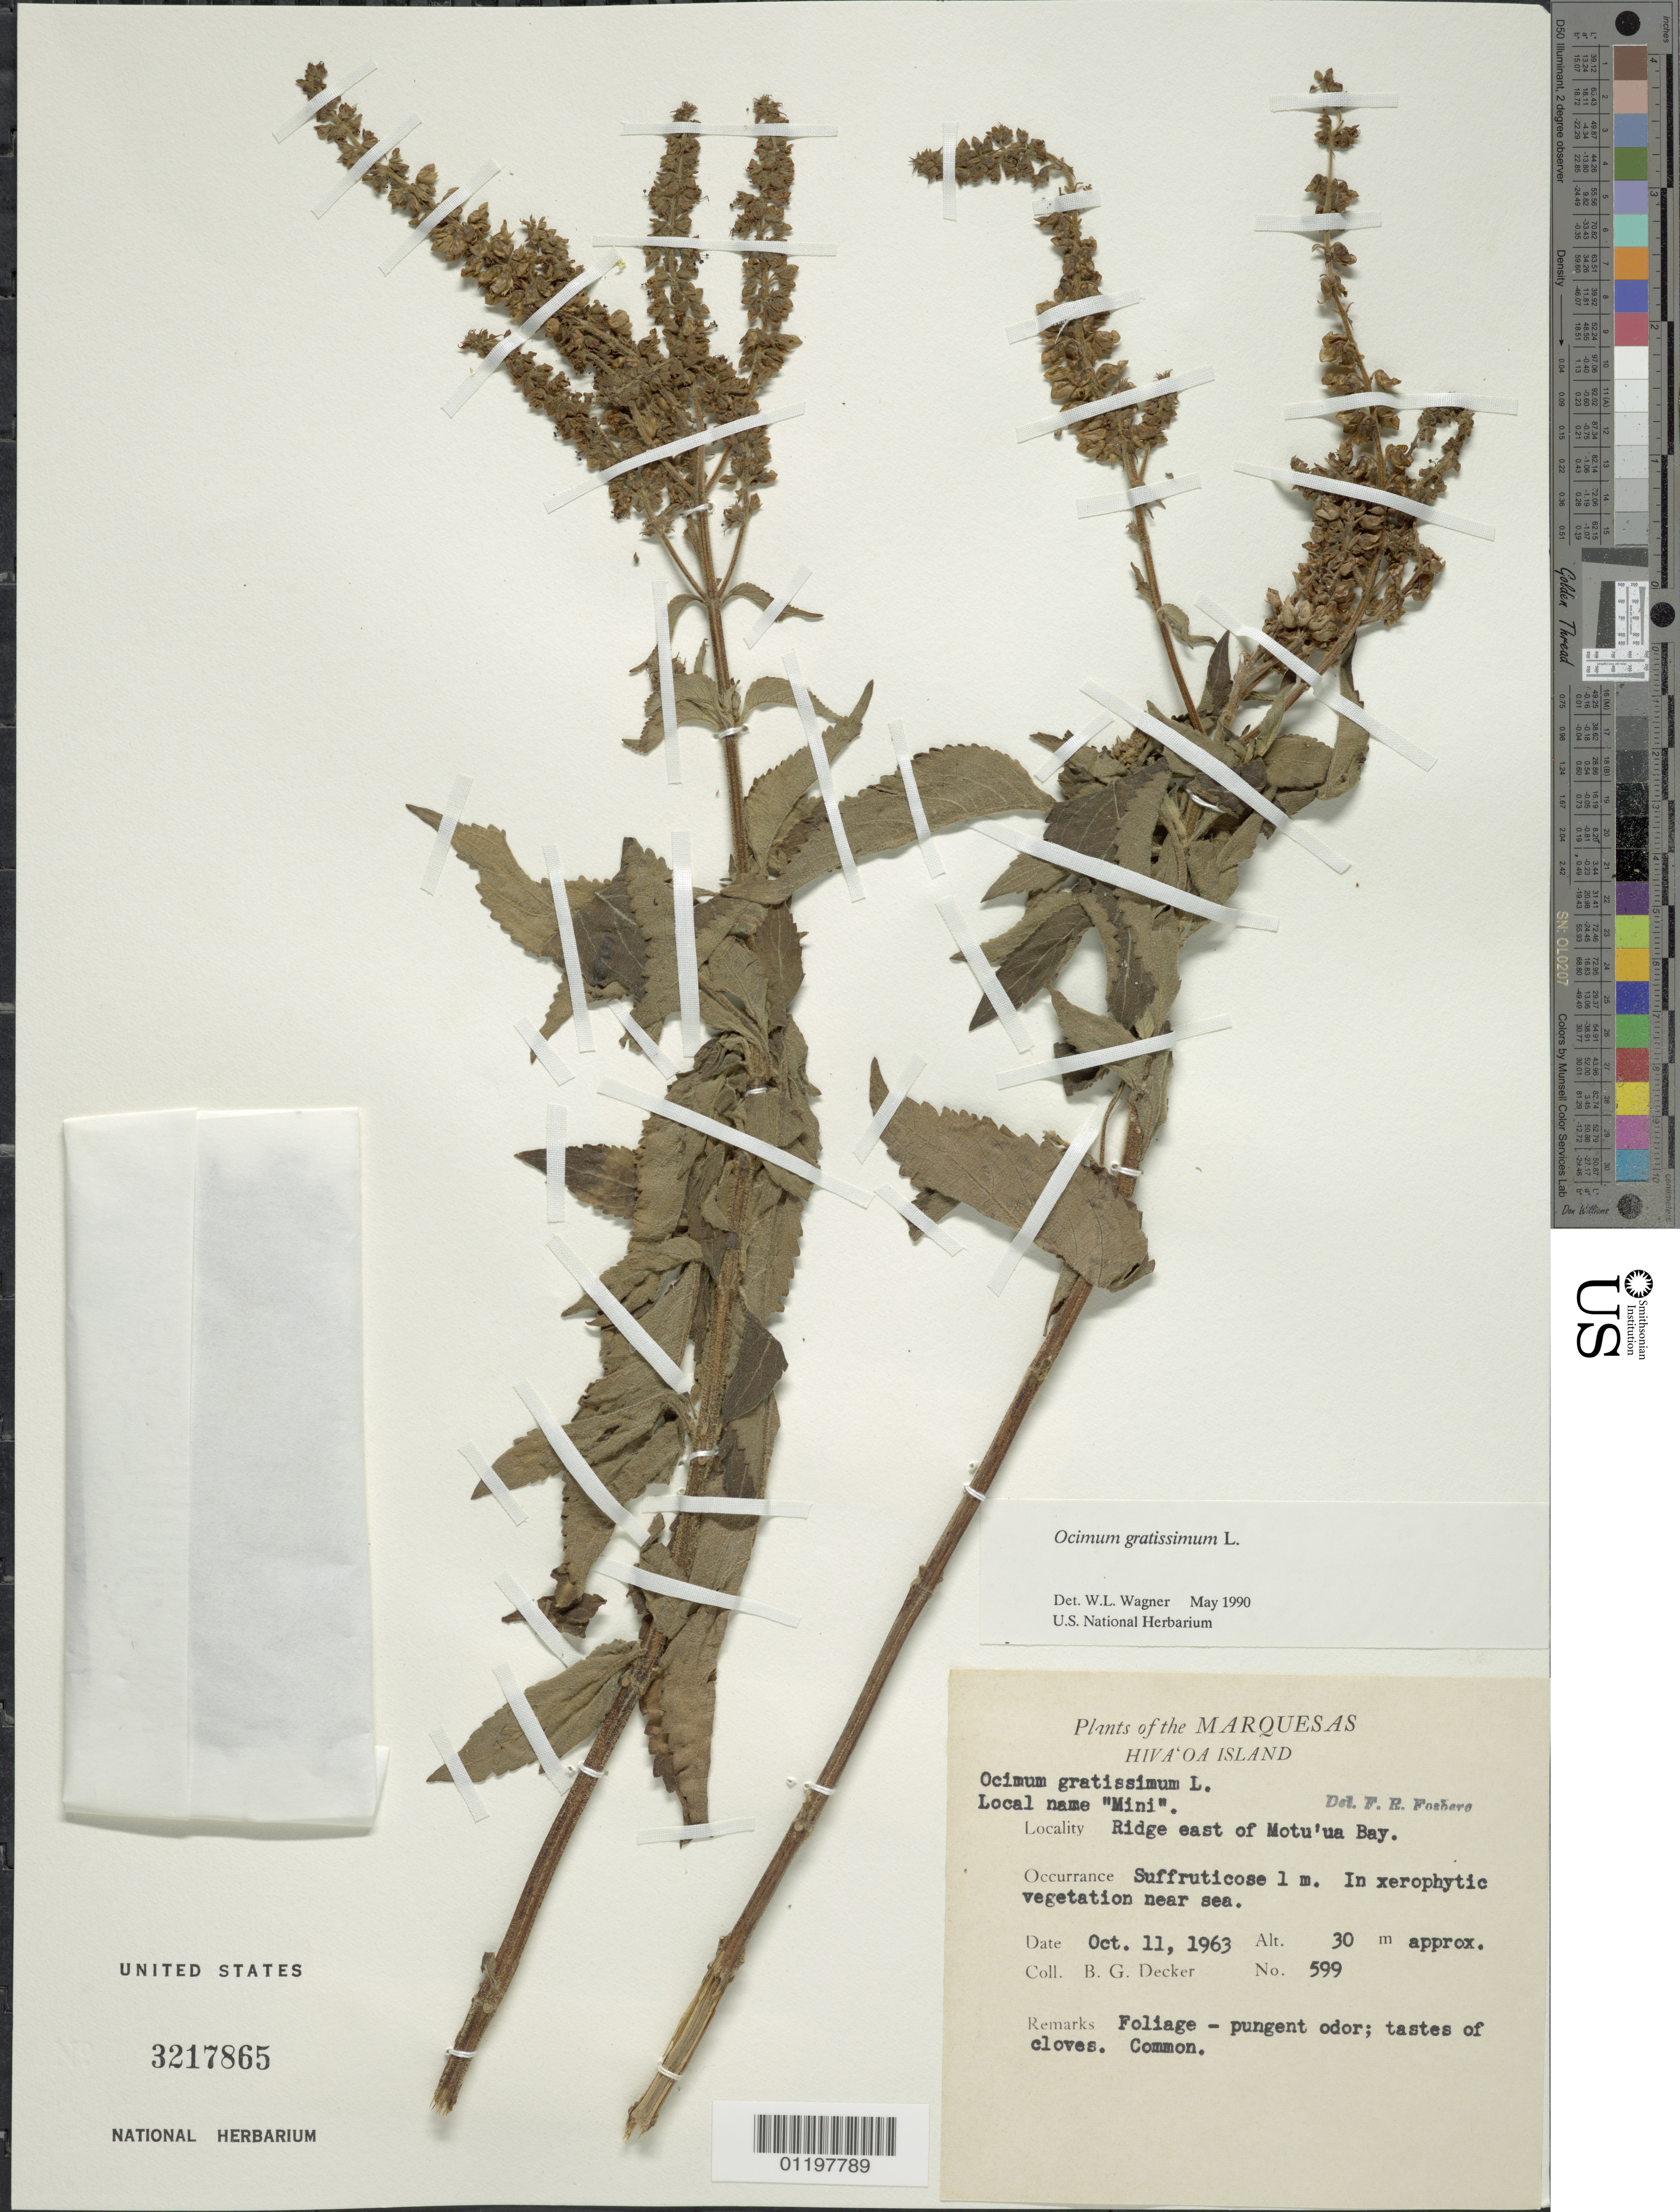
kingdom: Plantae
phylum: Tracheophyta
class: Magnoliopsida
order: Lamiales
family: Lamiaceae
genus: Ocimum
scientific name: Ocimum gratissimum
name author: L.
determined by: Wagner, W. L., (BOT), Smithsonian Institution - National Museum of Natural History (UNITED STATES)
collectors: B. G. Decker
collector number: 599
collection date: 1963-10-11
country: French Polynesia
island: Hiva Oa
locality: ridge E of Motu'ua Bay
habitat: In xerophytic vegetation near sea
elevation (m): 30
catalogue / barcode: US 3217865